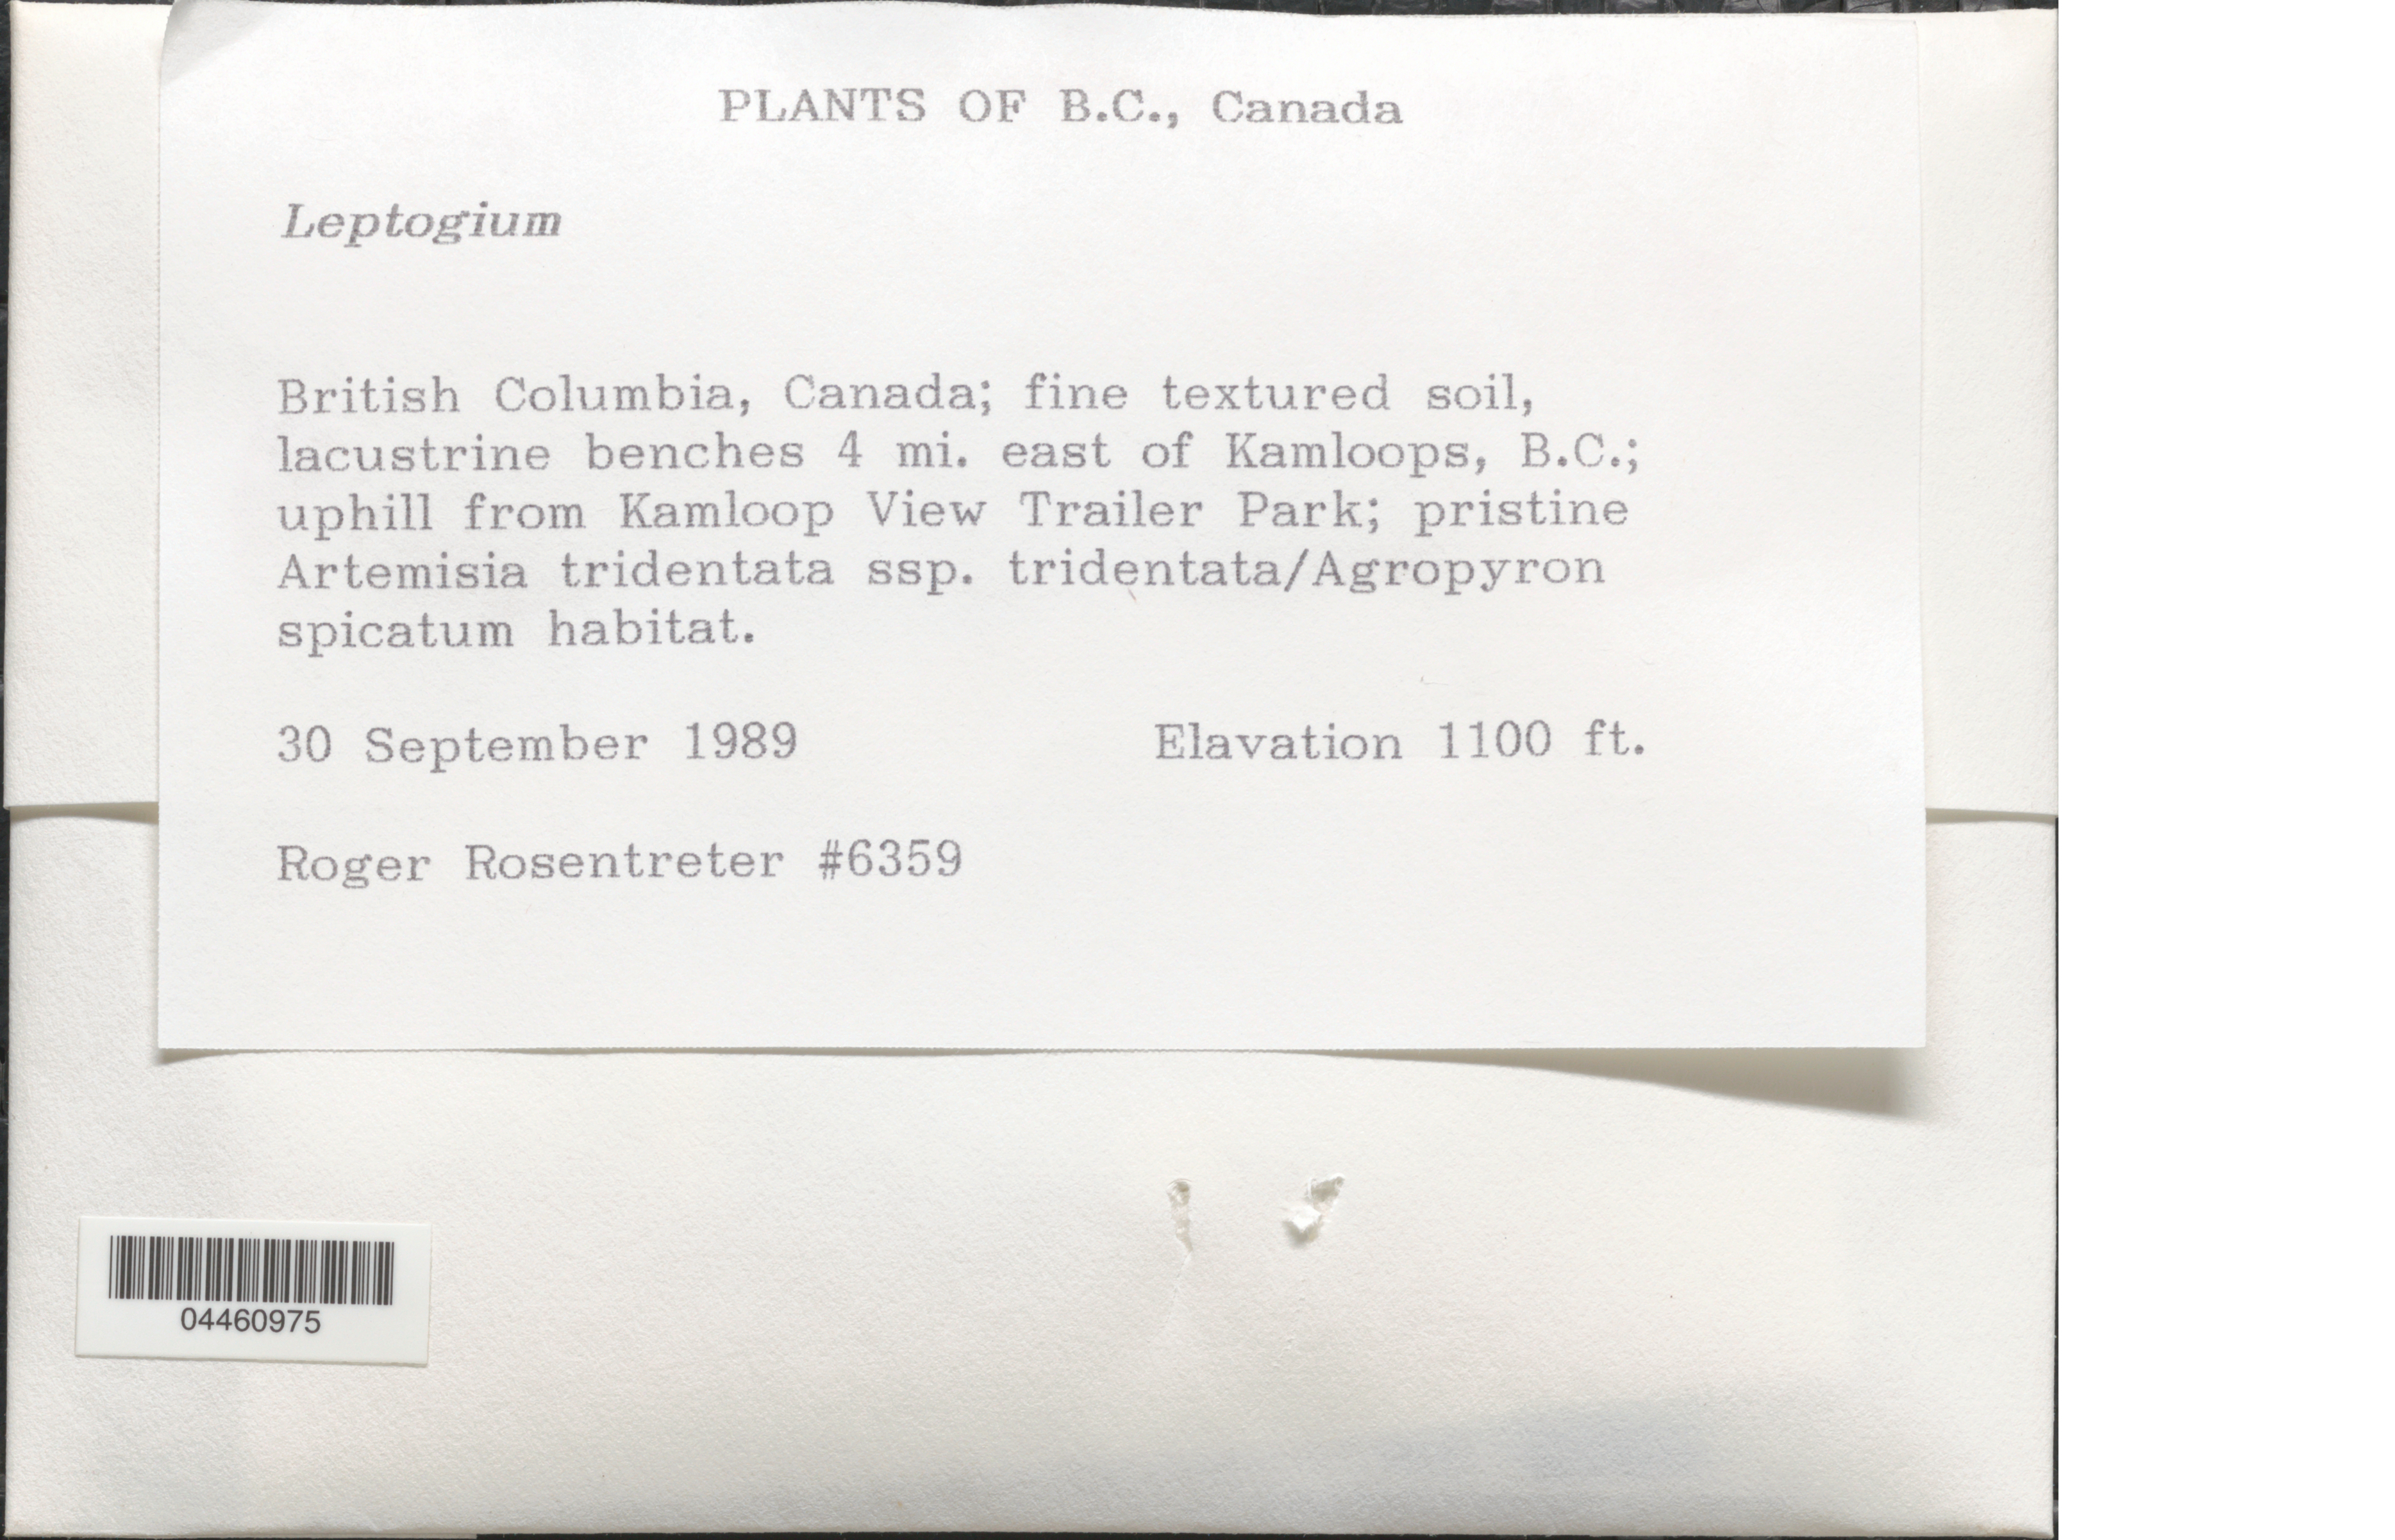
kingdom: Fungi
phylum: Ascomycota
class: Lecanoromycetes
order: Peltigerales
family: Collemataceae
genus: Leptogium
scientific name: Leptogium sp.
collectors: R. Rosentreter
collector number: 6359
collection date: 1989-09-30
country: Canada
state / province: British Columbia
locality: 4 mi. east of Kamloops, B.C.; uphill from Kamloop View Trailer Park.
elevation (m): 335